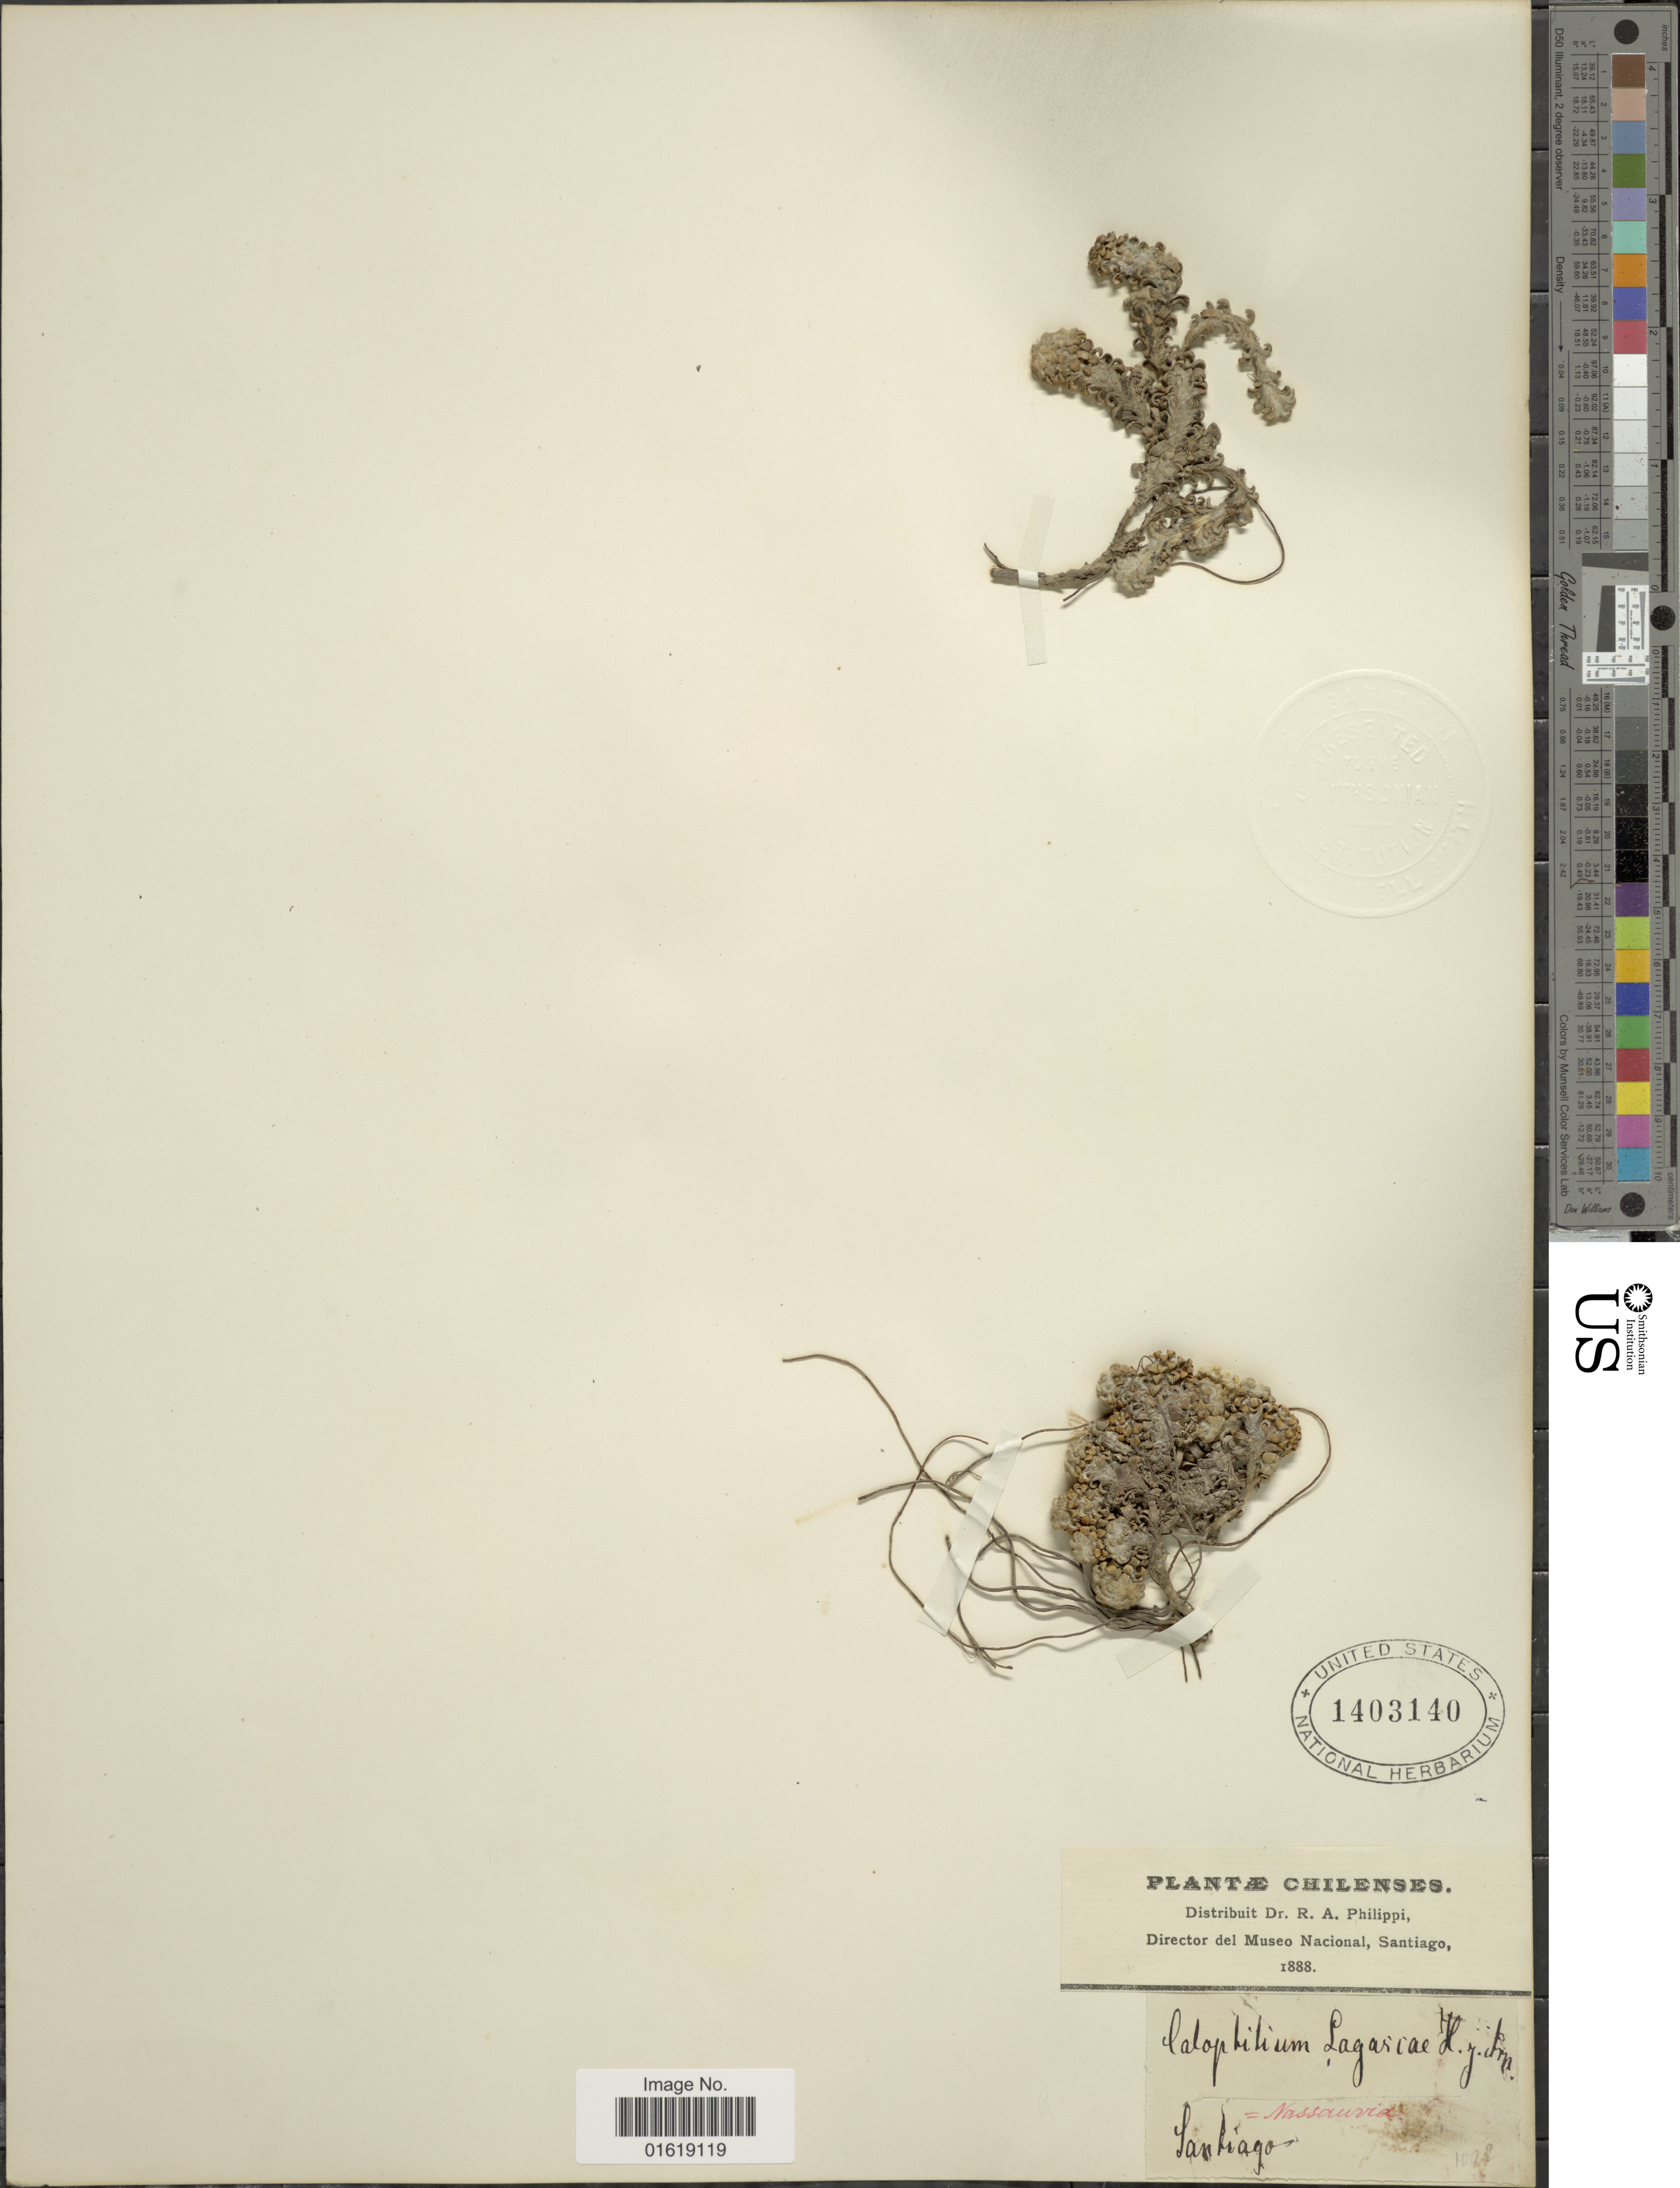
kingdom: Plantae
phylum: Tracheophyta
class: Magnoliopsida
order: Asterales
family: Asteraceae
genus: Nassauvia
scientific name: Nassauvia lagascae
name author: (D. Don) F. Meigen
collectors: R. A. Philippi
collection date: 1888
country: Chile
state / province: Región Metropolitana (RM)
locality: Santiago.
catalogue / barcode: US 1403140